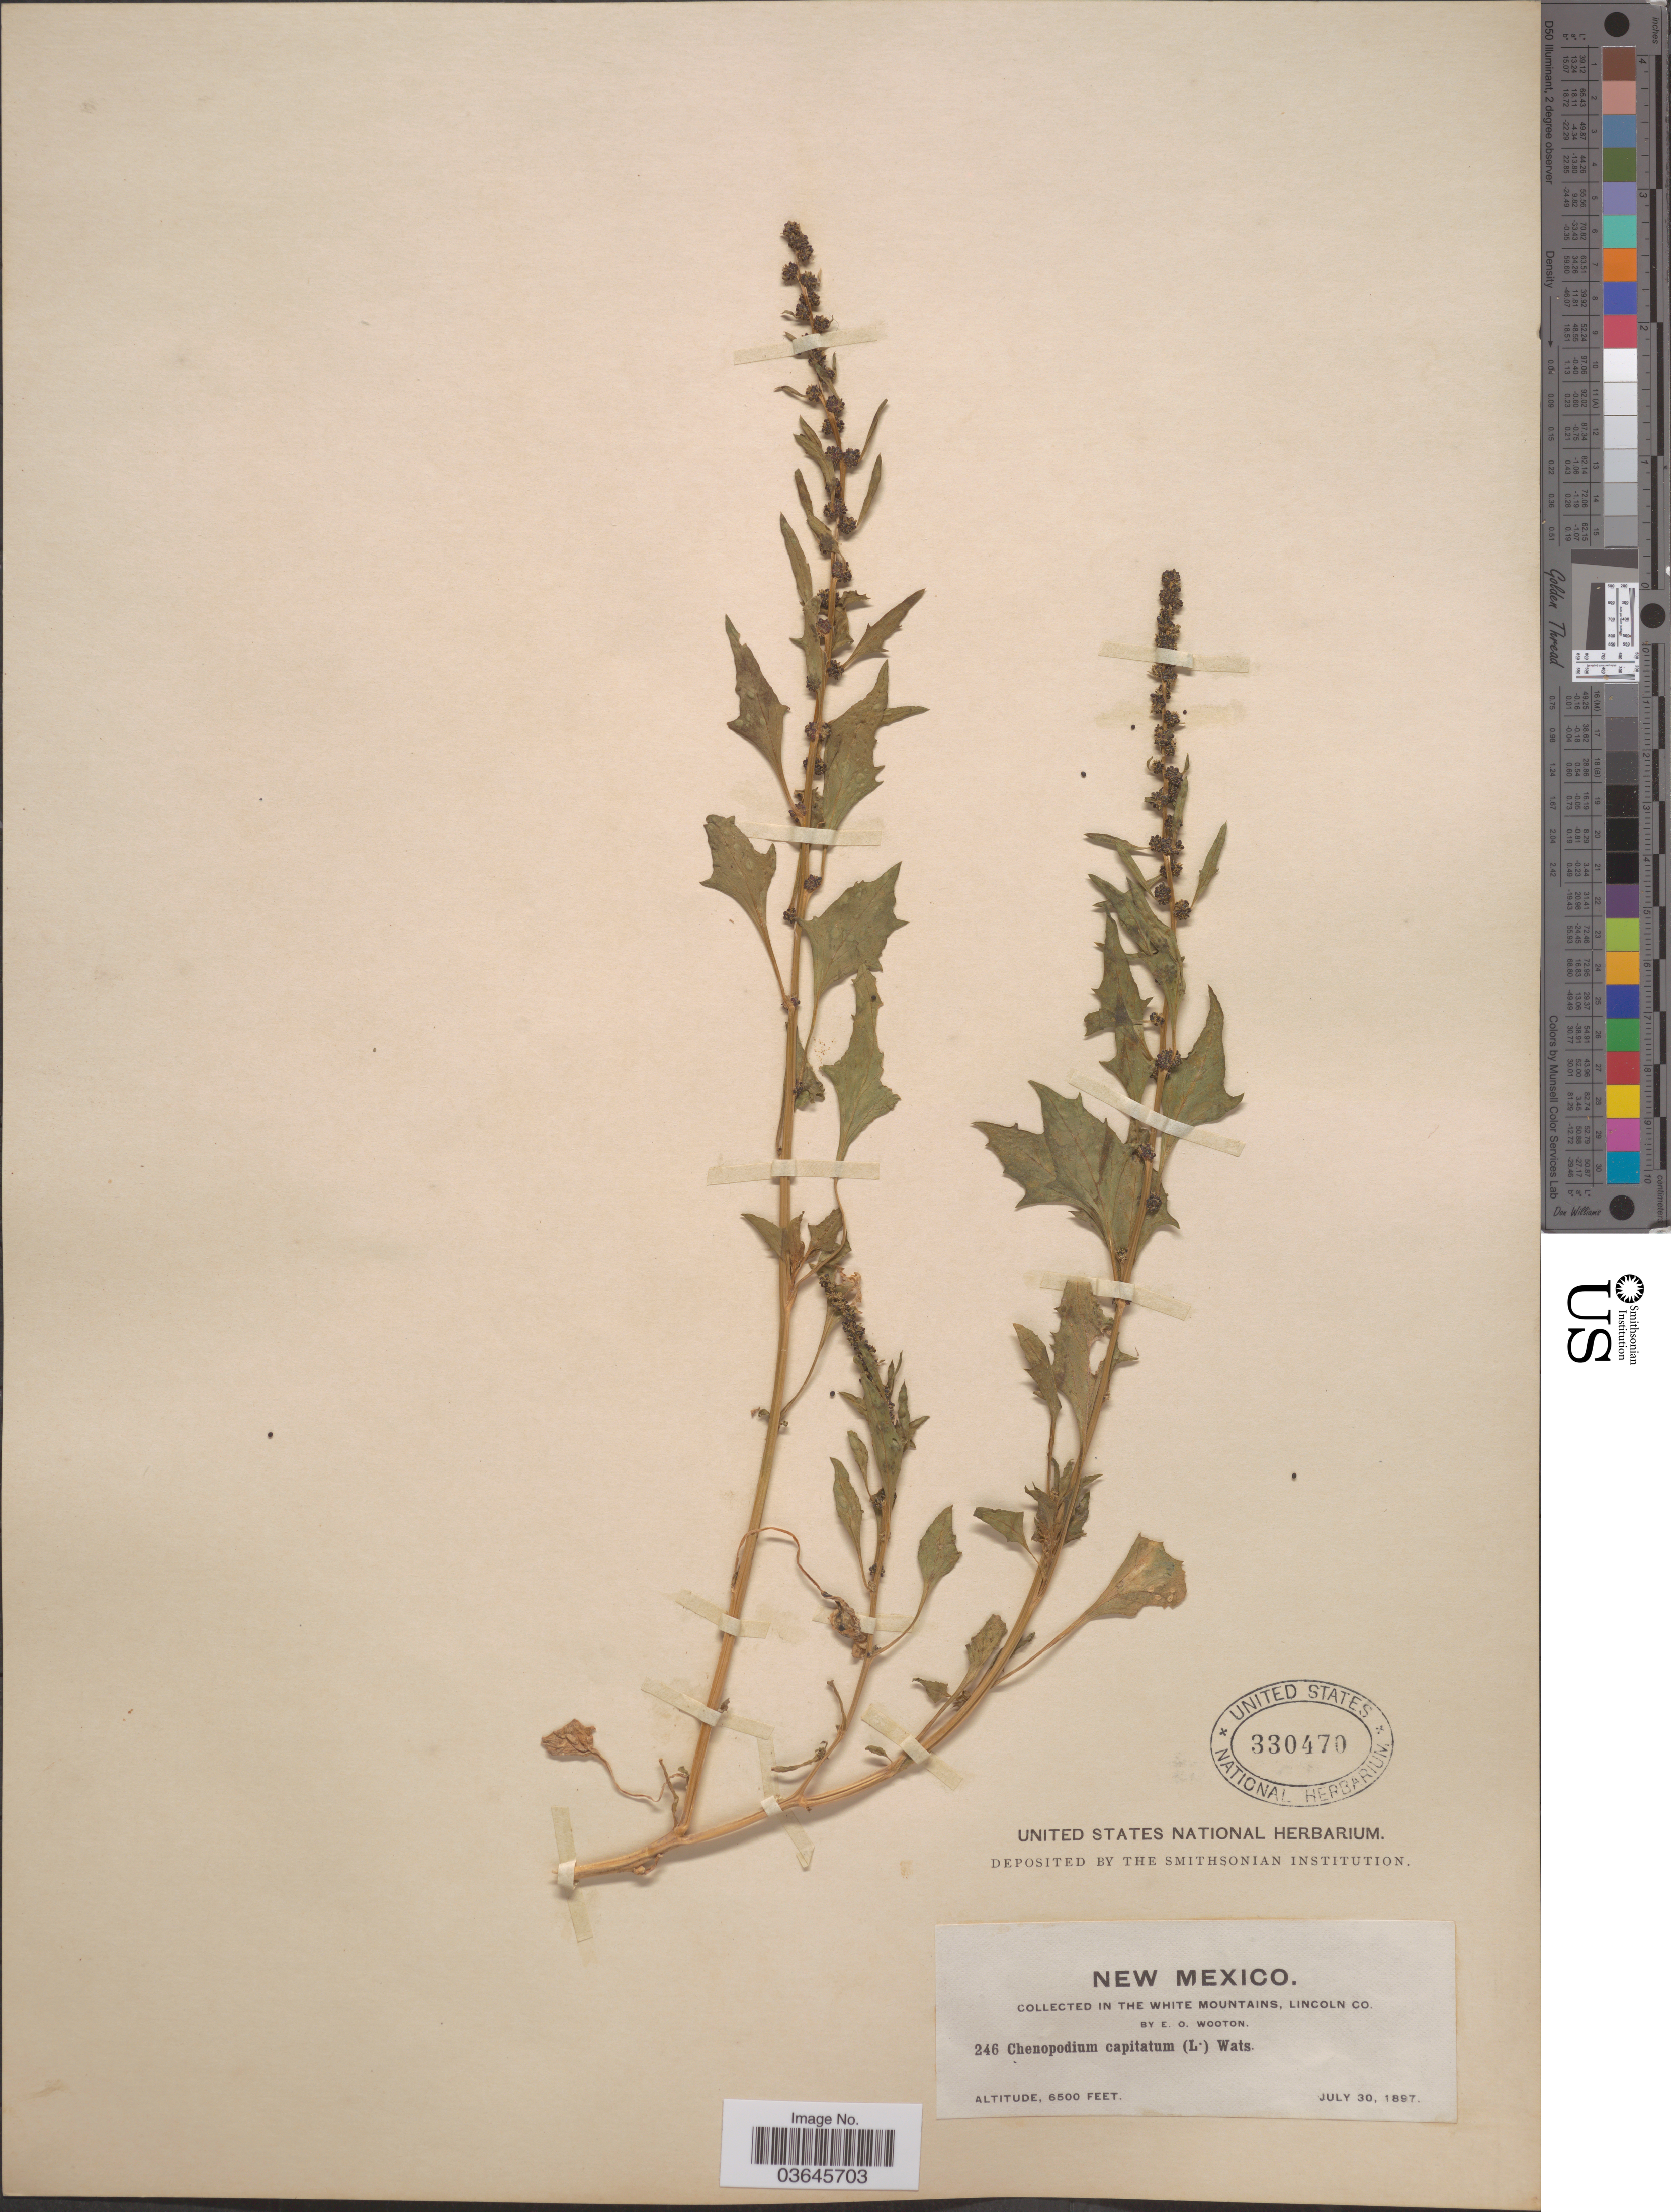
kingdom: Plantae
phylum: Tracheophyta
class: Magnoliopsida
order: Caryophyllales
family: Amaranthaceae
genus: Blitum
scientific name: Blitum capitatum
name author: L.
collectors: E. O. Wooton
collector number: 246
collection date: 1897-07-30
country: United States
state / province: New Mexico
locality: In the White Mountains, Lincoln Co.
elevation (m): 1981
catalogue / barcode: US 330470